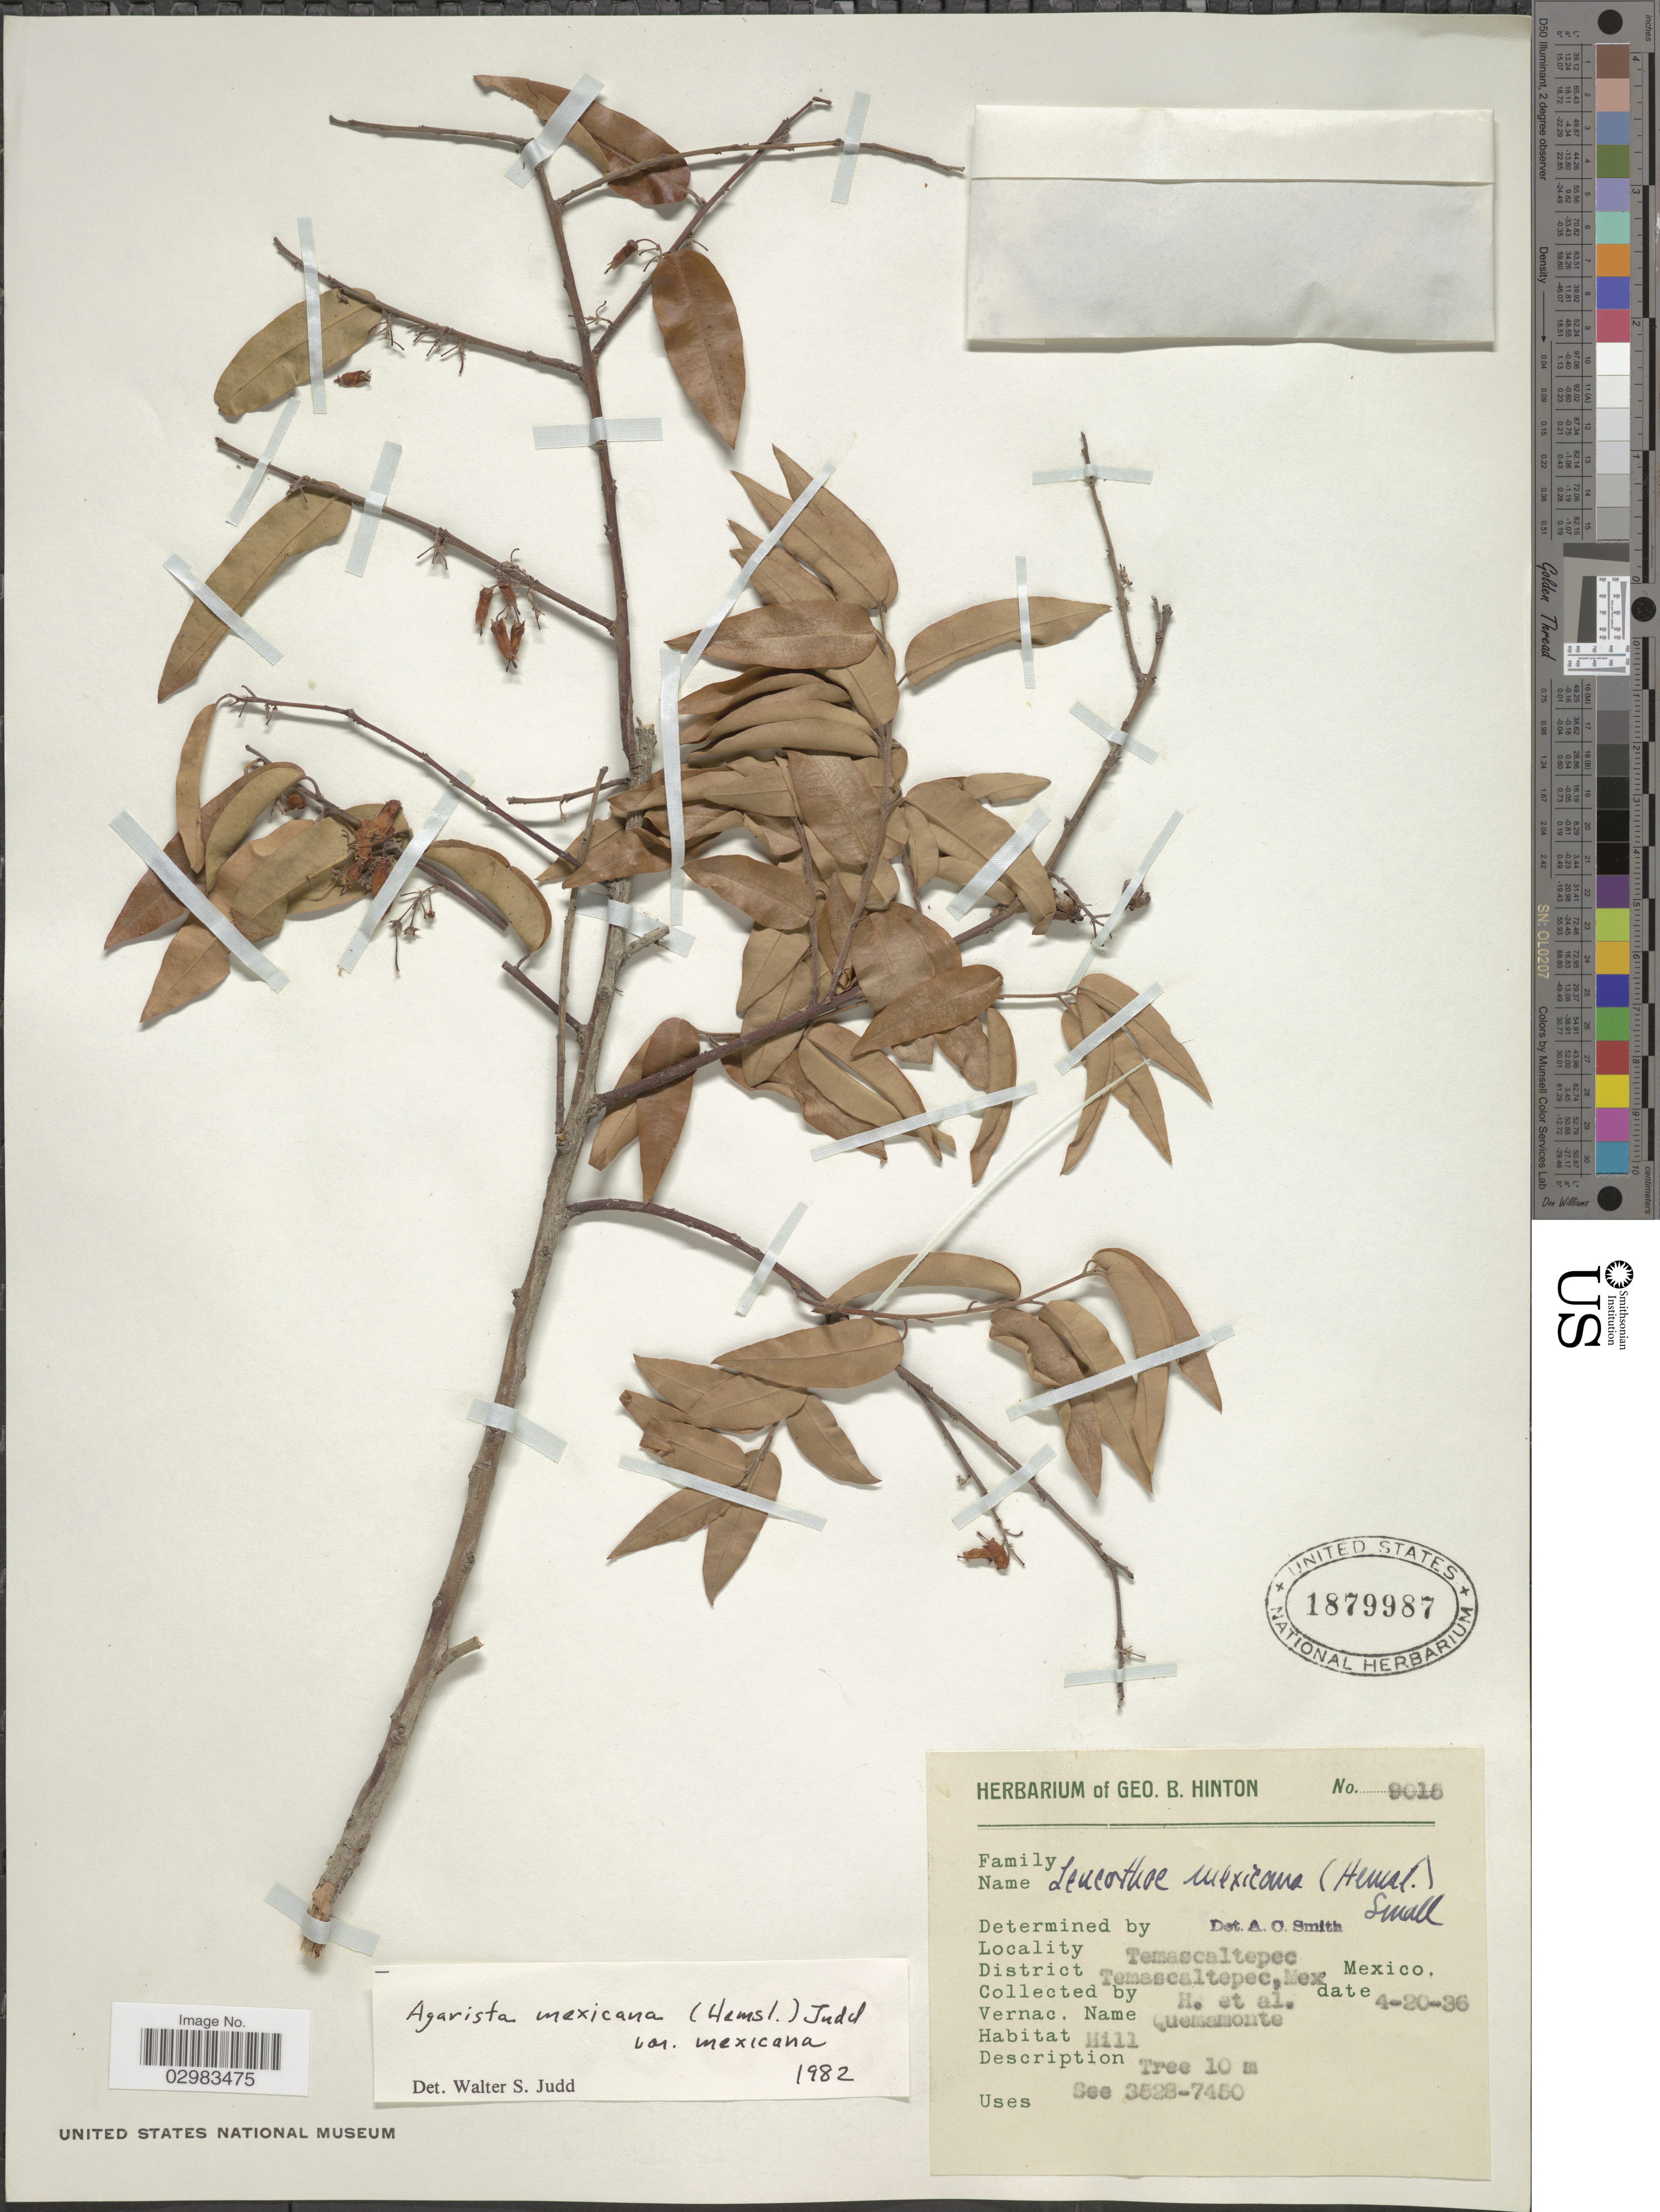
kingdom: Plantae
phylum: Tracheophyta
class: Magnoliopsida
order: Ericales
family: Ericaceae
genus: Leucothoe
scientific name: Leucothoë mexicana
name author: (Hemsl.) Small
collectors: G. B. Hinton & et al.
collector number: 9015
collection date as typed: Transcribed d/m/y: 20/4/36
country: Mexico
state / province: México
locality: Temascaltepec. District Temascaltepec.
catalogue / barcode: US 1879987